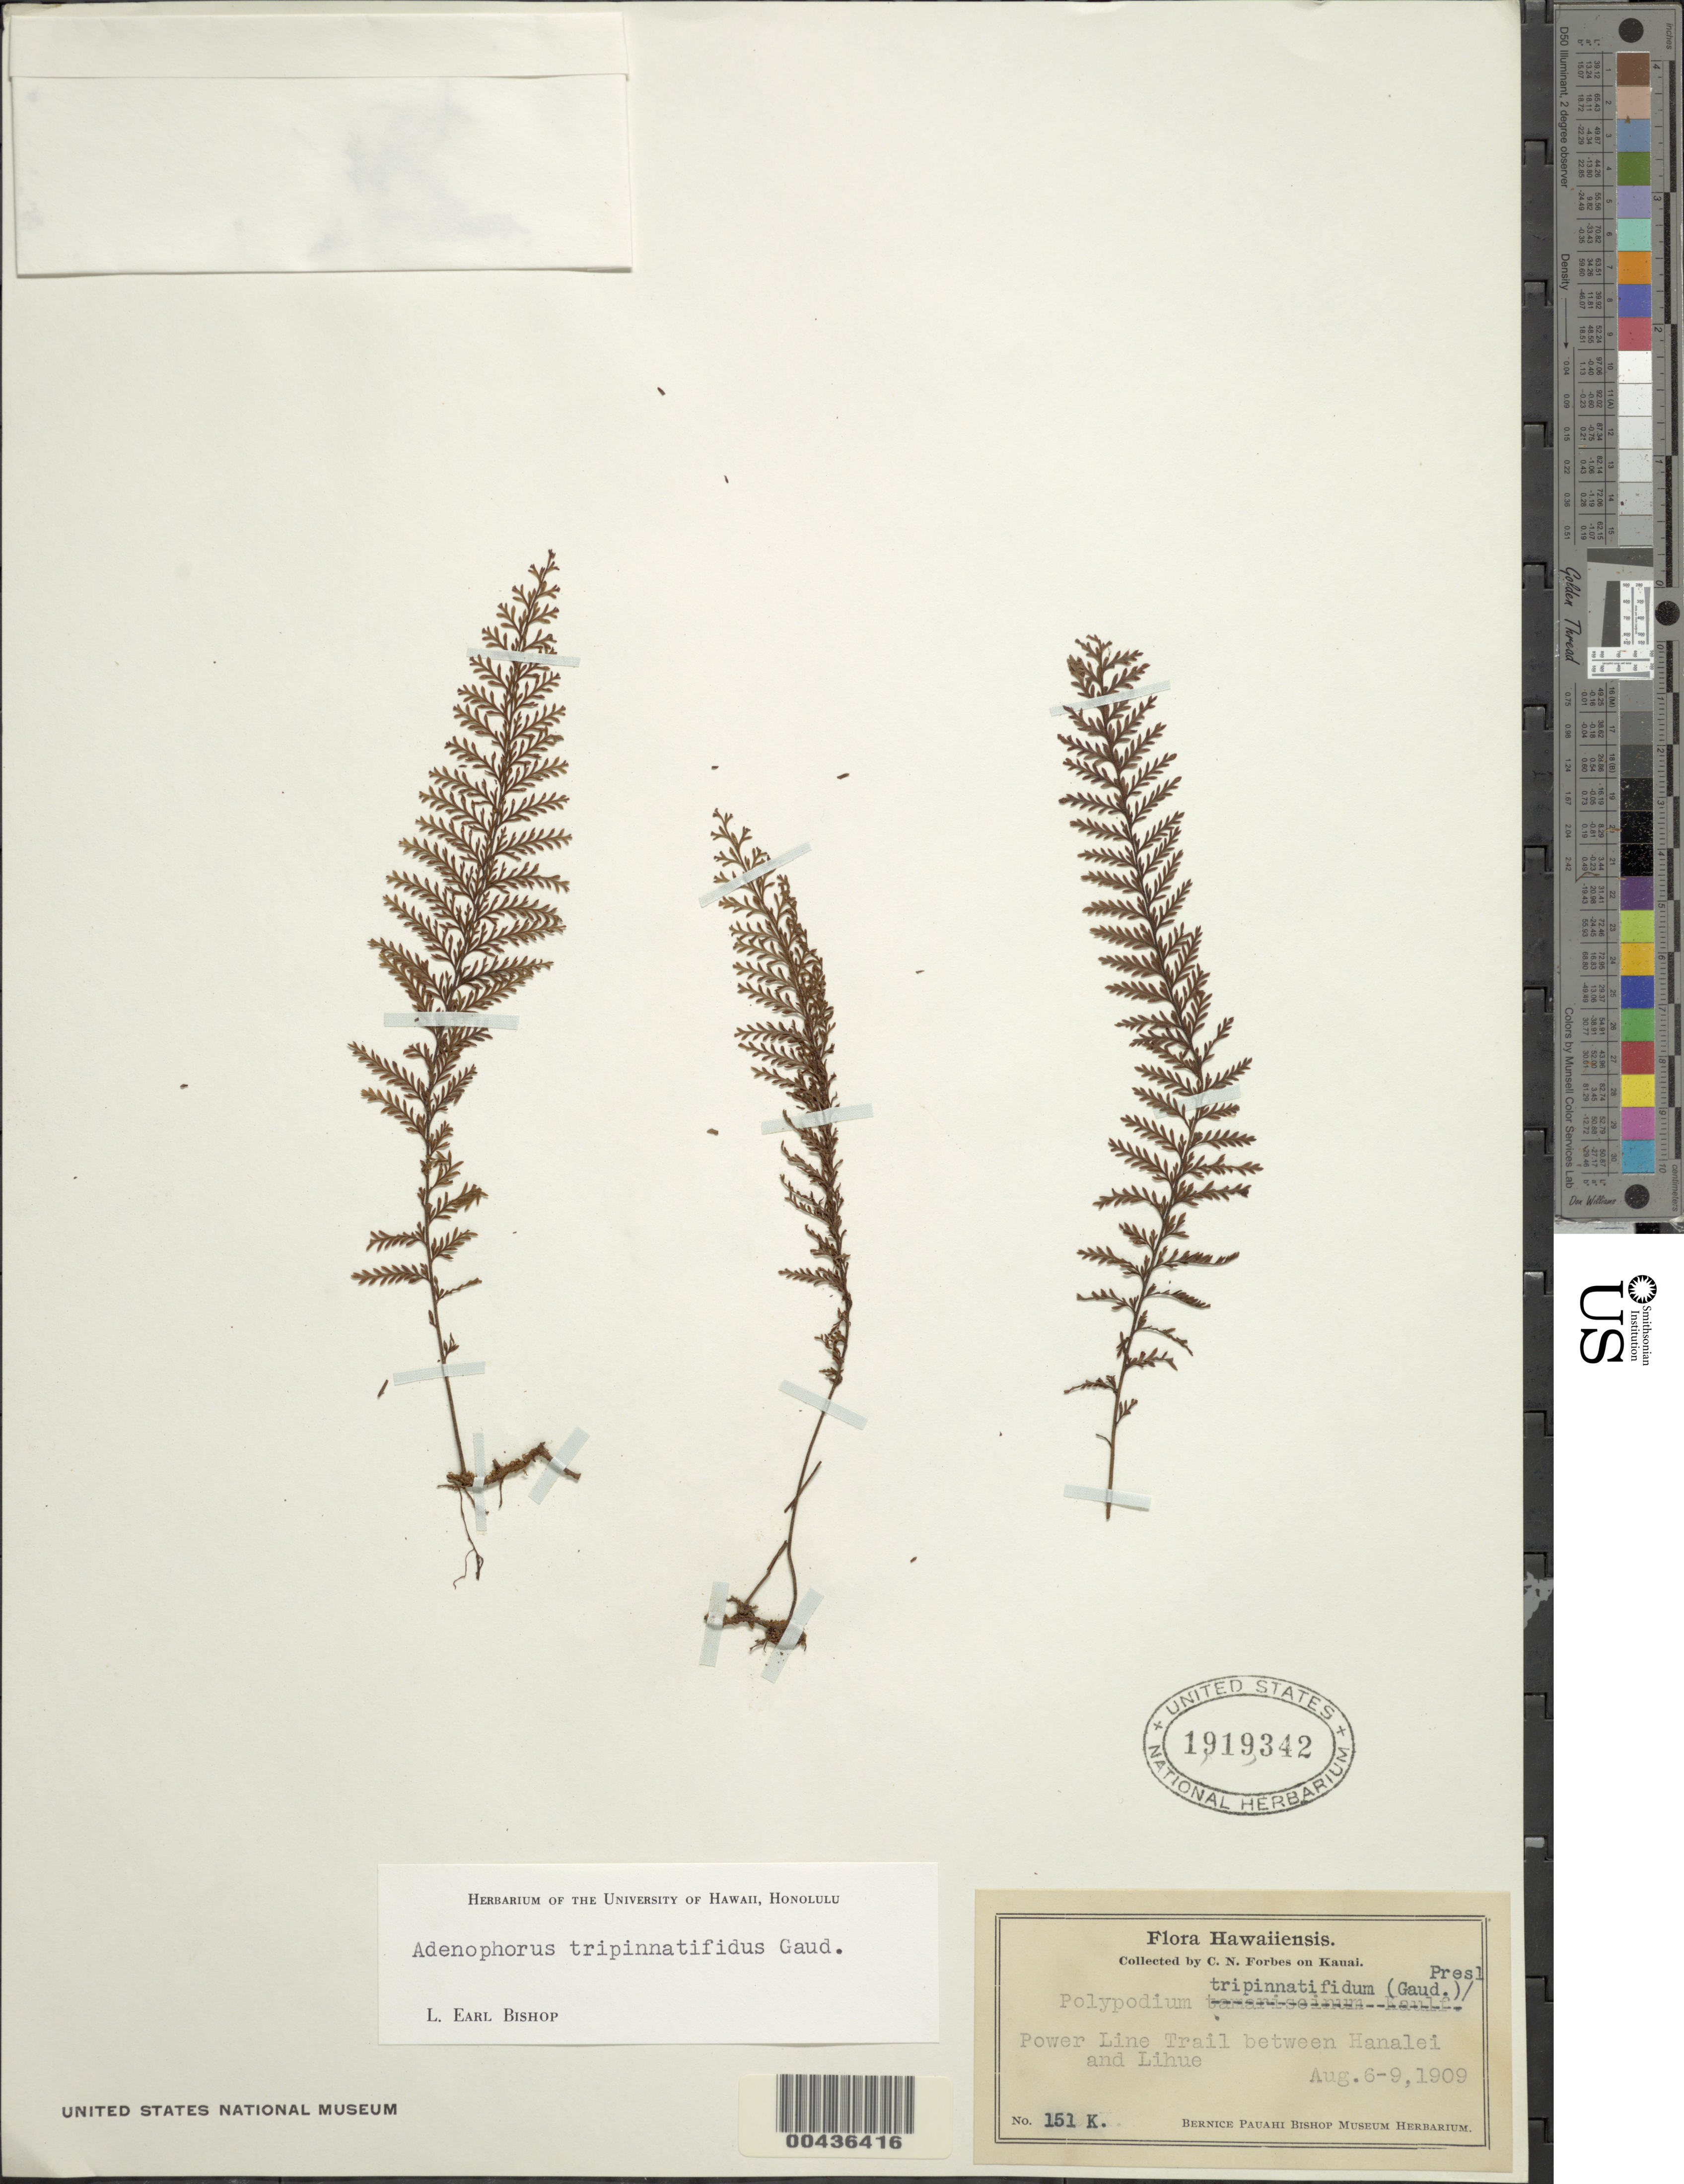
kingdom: Plantae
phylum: Tracheophyta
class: Polypodiopsida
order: Polypodiales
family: Polypodiaceae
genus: Adenophorus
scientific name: Adenophorus tripinnatifidus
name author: Gaudich.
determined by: Bishop, L. E.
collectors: C. N. Forbes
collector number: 151 K.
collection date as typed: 6 Aug 1909 to 9 Aug 1909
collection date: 1909-08-06/1909-08-09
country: United States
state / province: Hawaii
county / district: Kauai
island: Kaua'i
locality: Power Line Trail between Hanalei and Lihue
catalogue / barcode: US 1919342